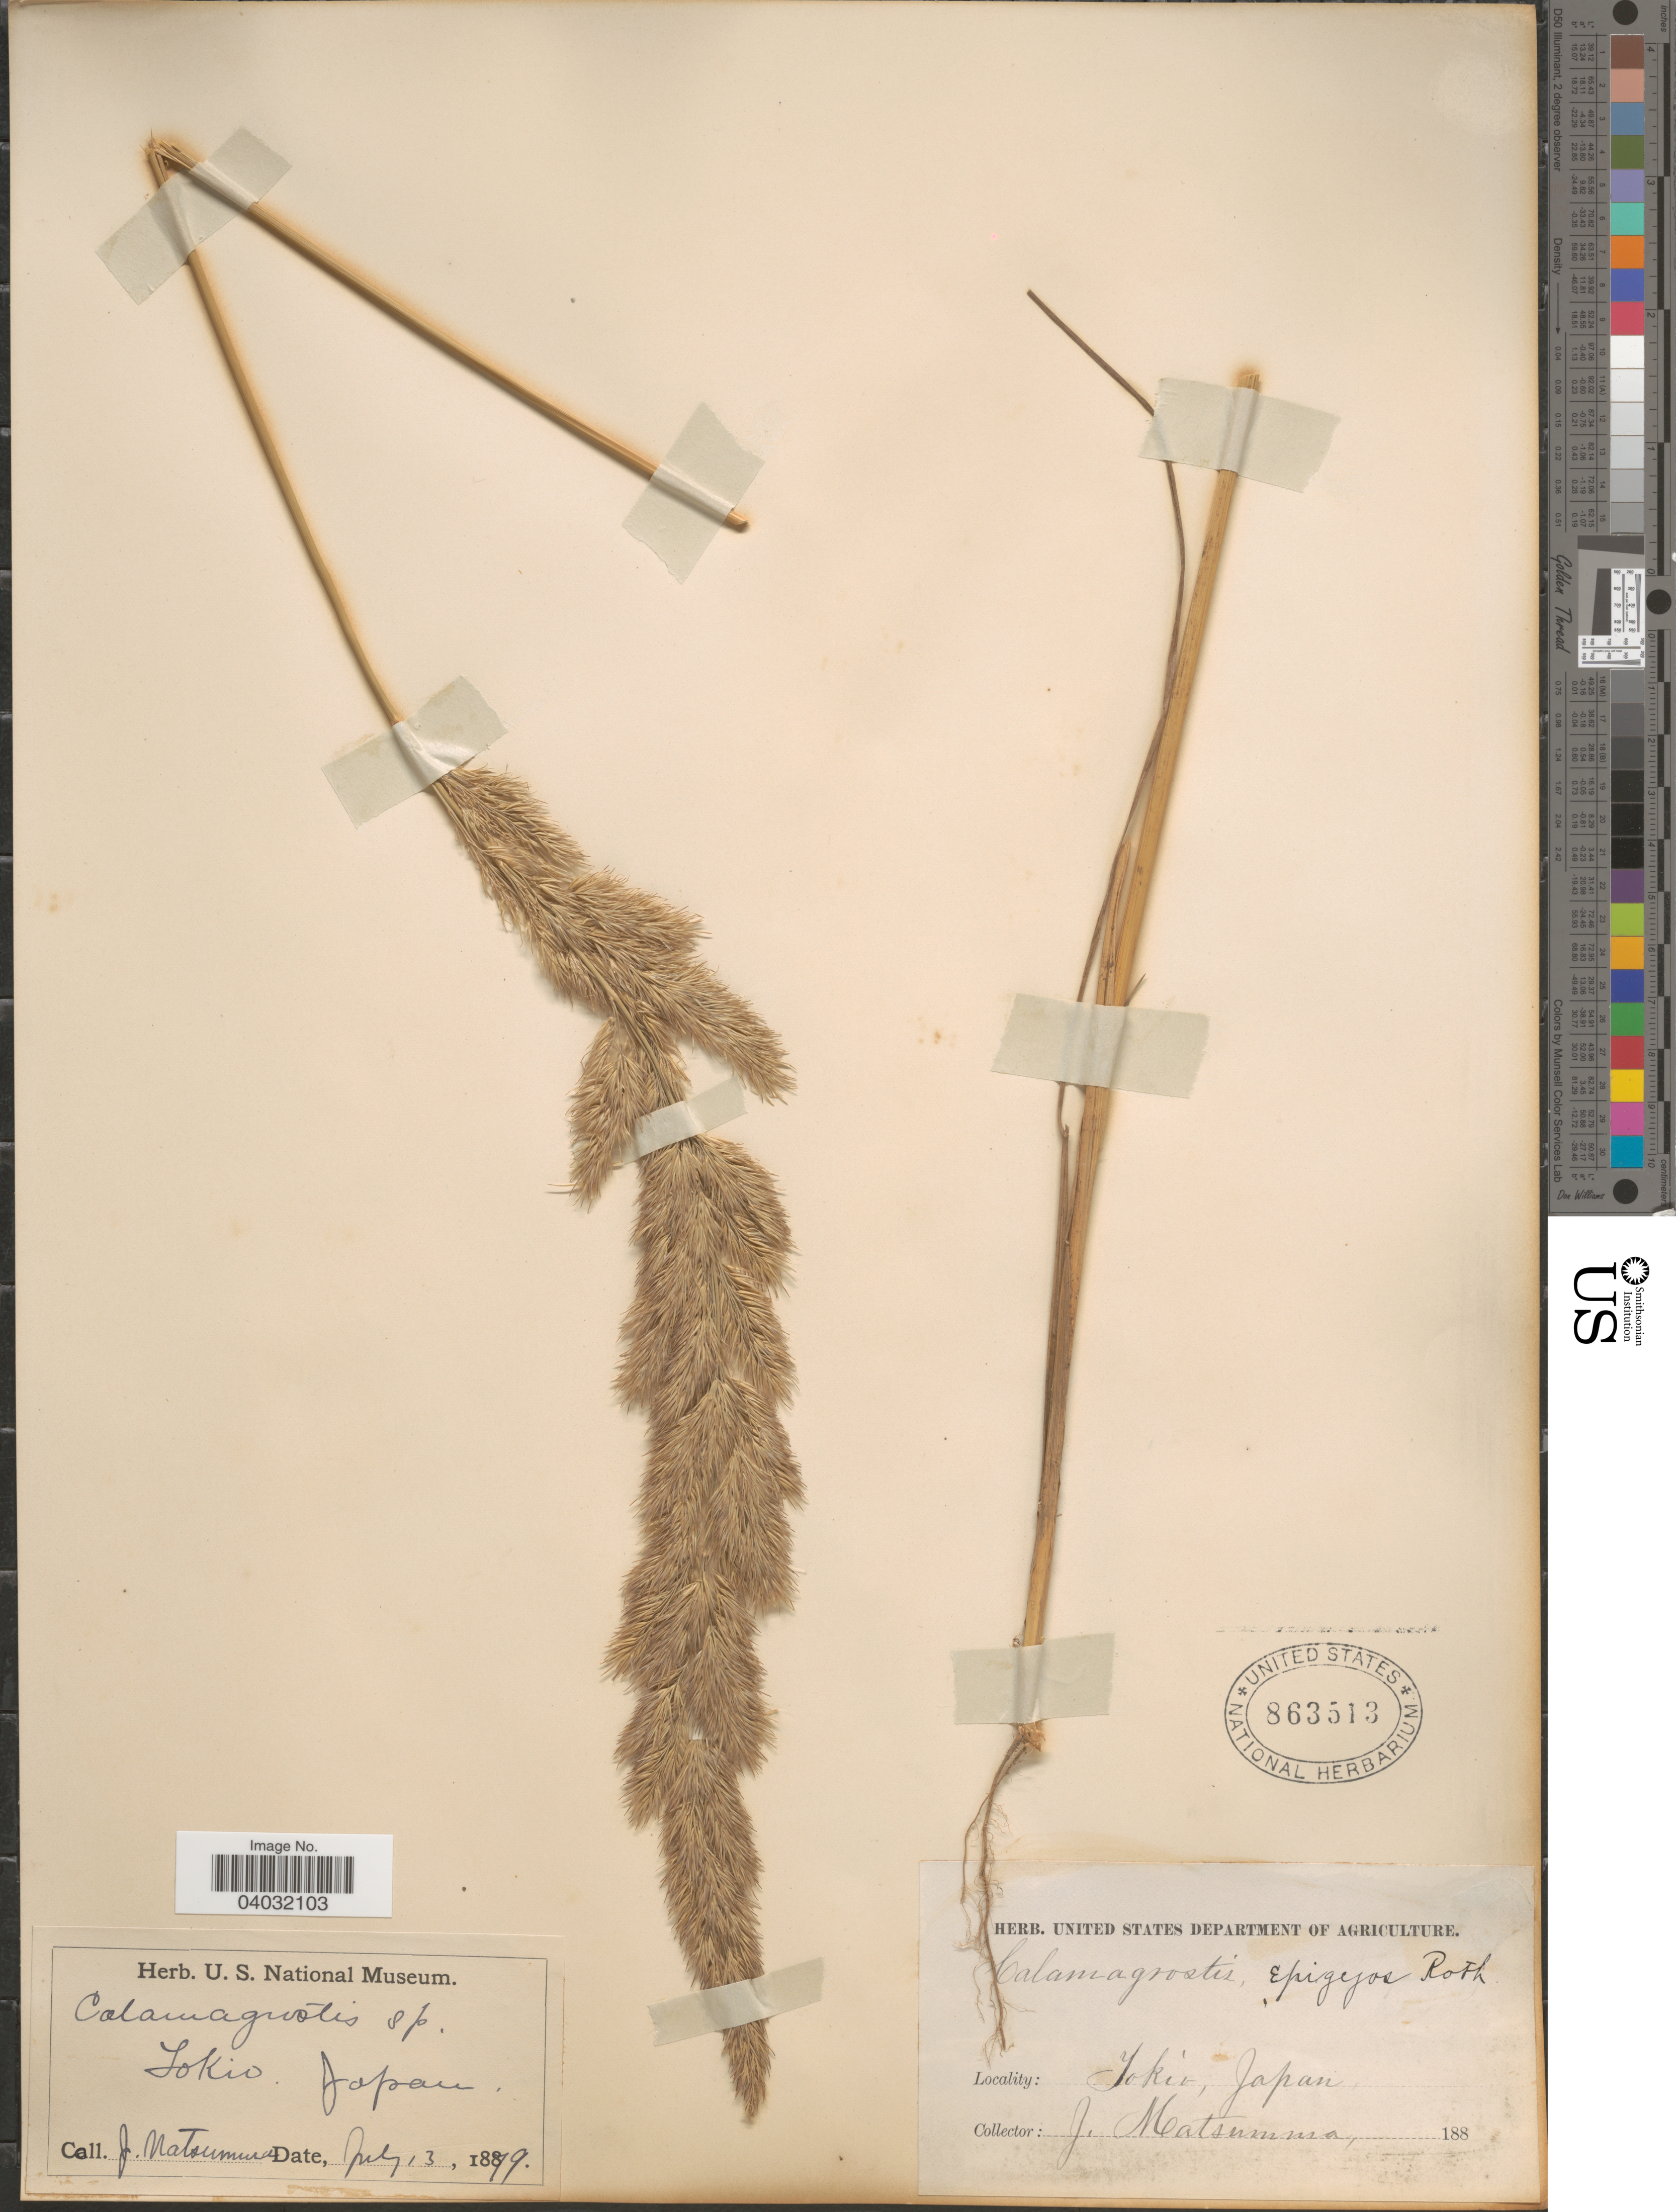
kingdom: Plantae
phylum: Tracheophyta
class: Liliopsida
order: Poales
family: Poaceae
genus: Calamagrostis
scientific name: Calamagrostis epigeios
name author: (L.) Roth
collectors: J. Matsumura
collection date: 1879-07-03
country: Japan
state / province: Tokyo, Federal City of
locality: Tokio.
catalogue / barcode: US 863513